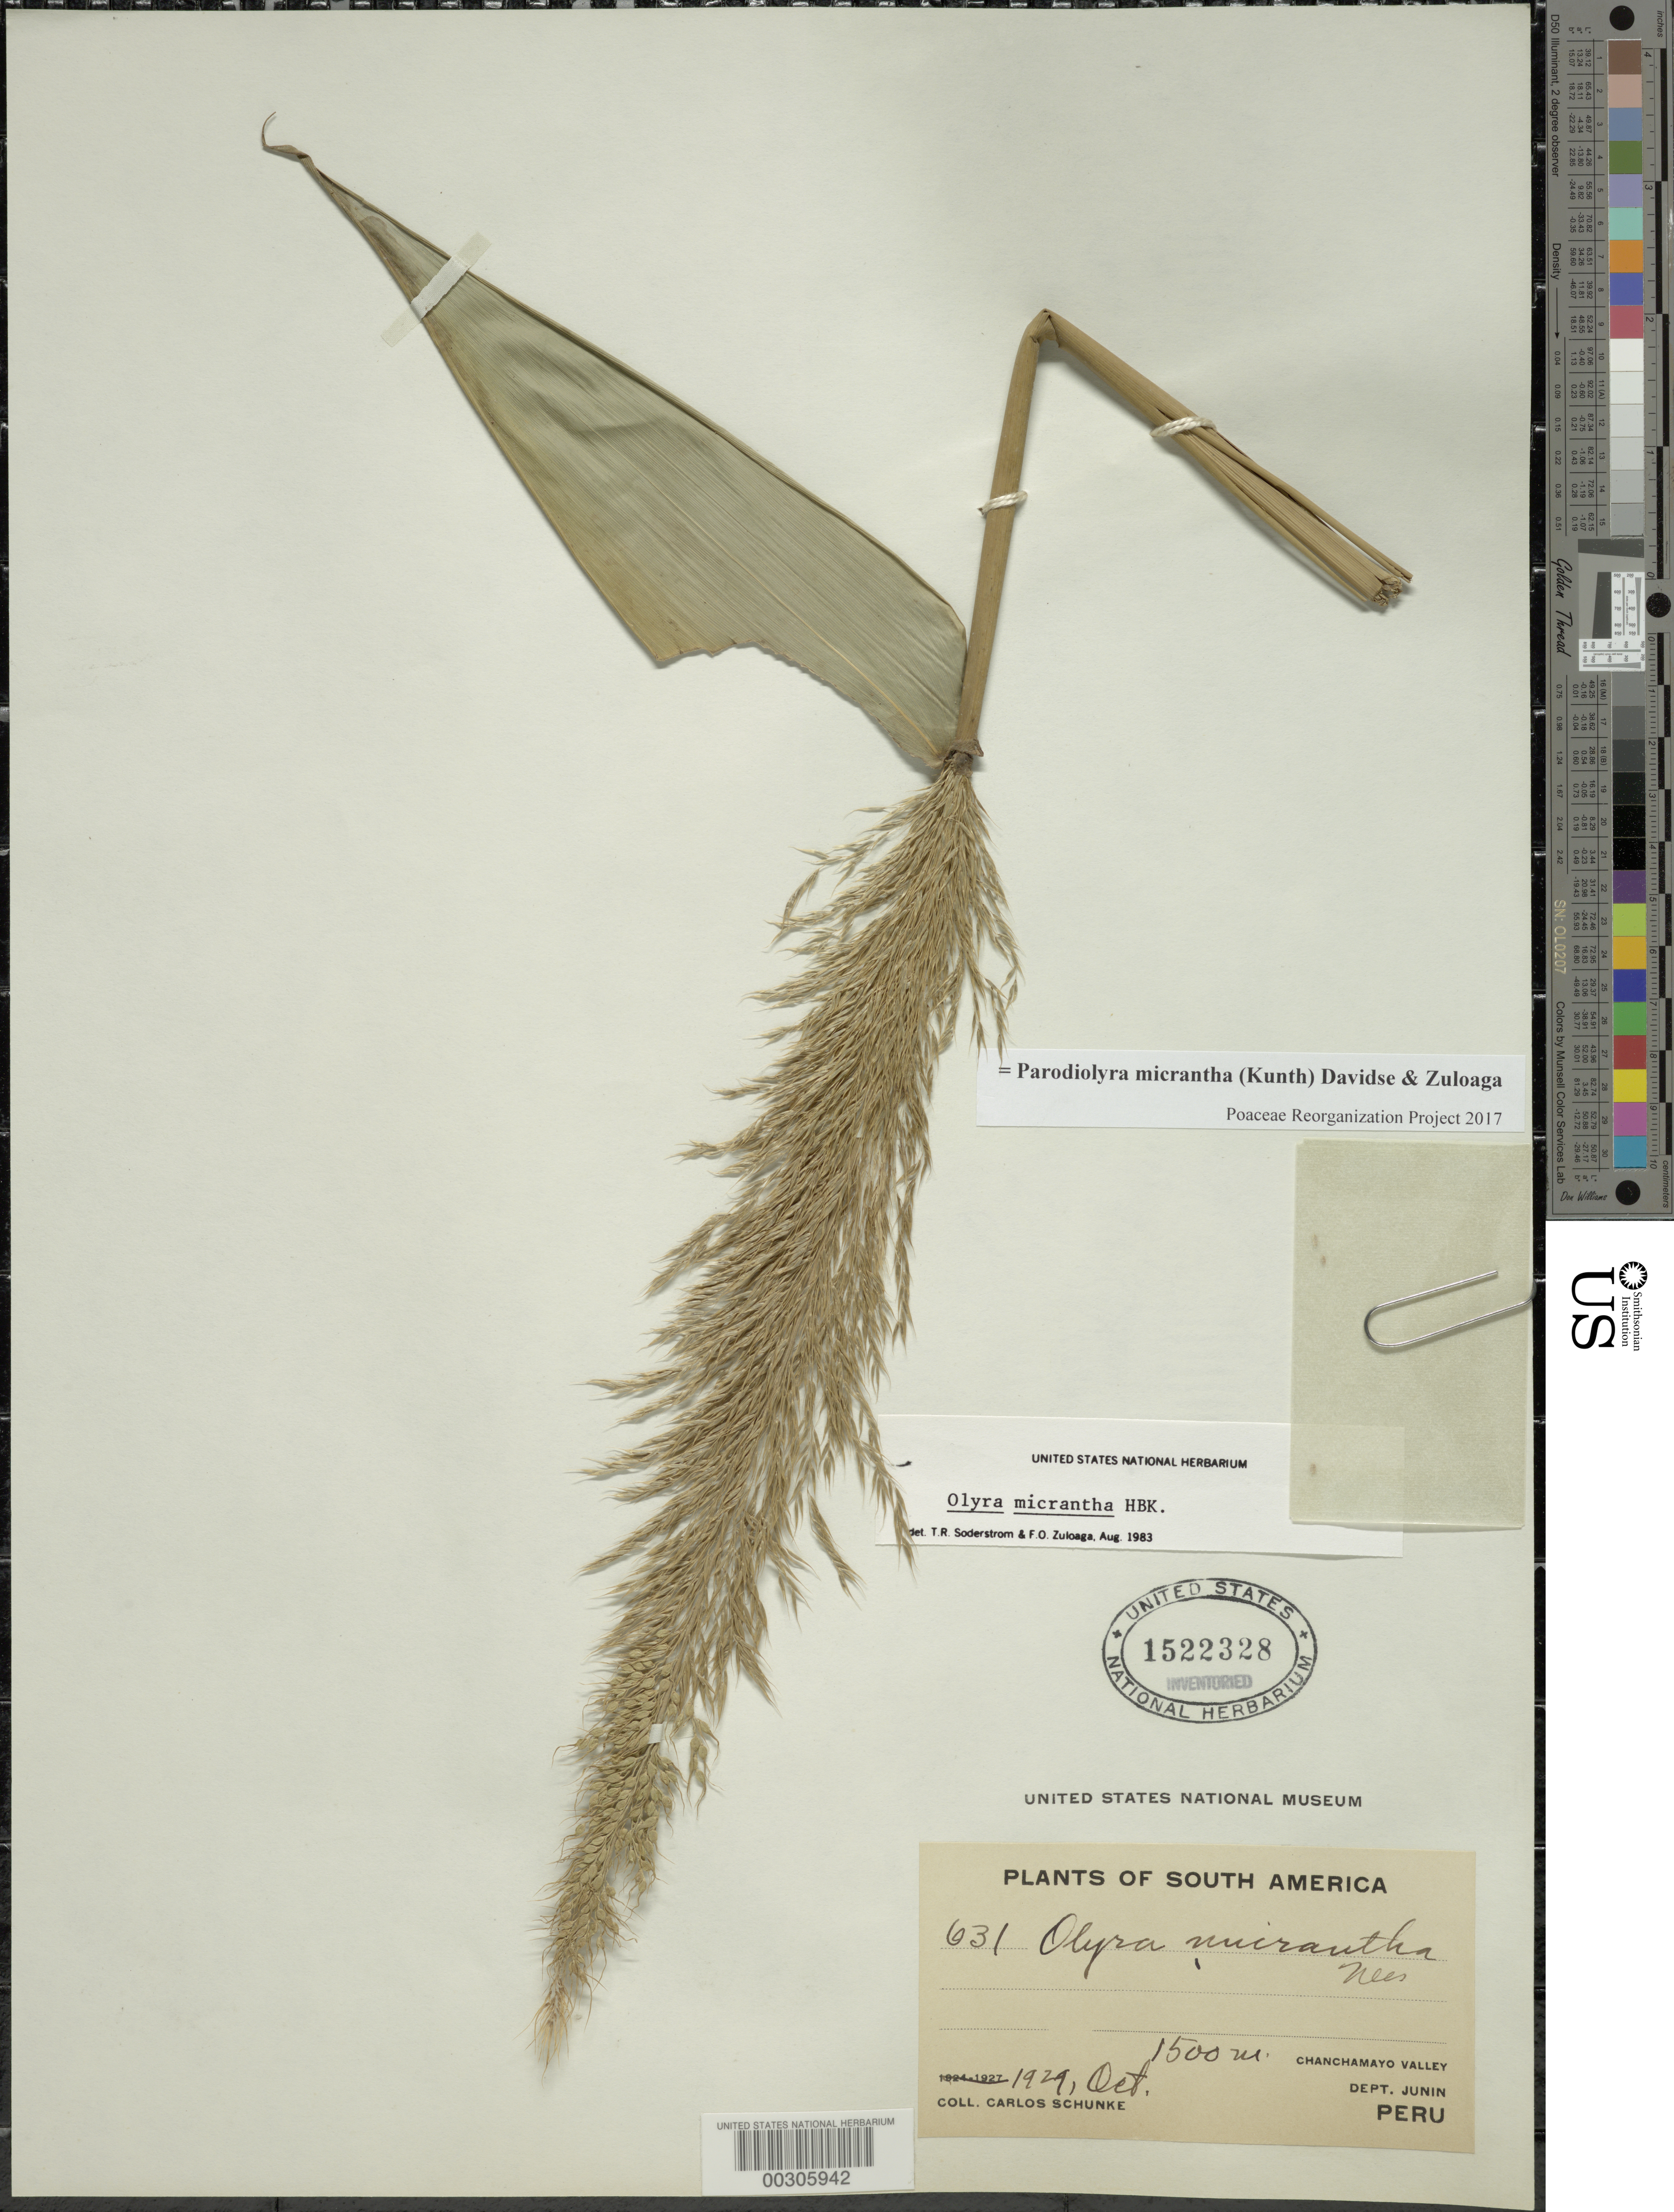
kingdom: Plantae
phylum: Tracheophyta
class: Liliopsida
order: Poales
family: Poaceae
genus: Parodiolyra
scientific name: Parodiolyra micrantha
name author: (Kunth) Davidse & Zuloaga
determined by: Poaceae Reorganization Project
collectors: C. Schunke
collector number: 631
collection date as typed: Oct 1929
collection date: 1929-10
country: Peru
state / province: Junín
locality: Chanchamayo valley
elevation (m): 1500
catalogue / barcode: US 1522328